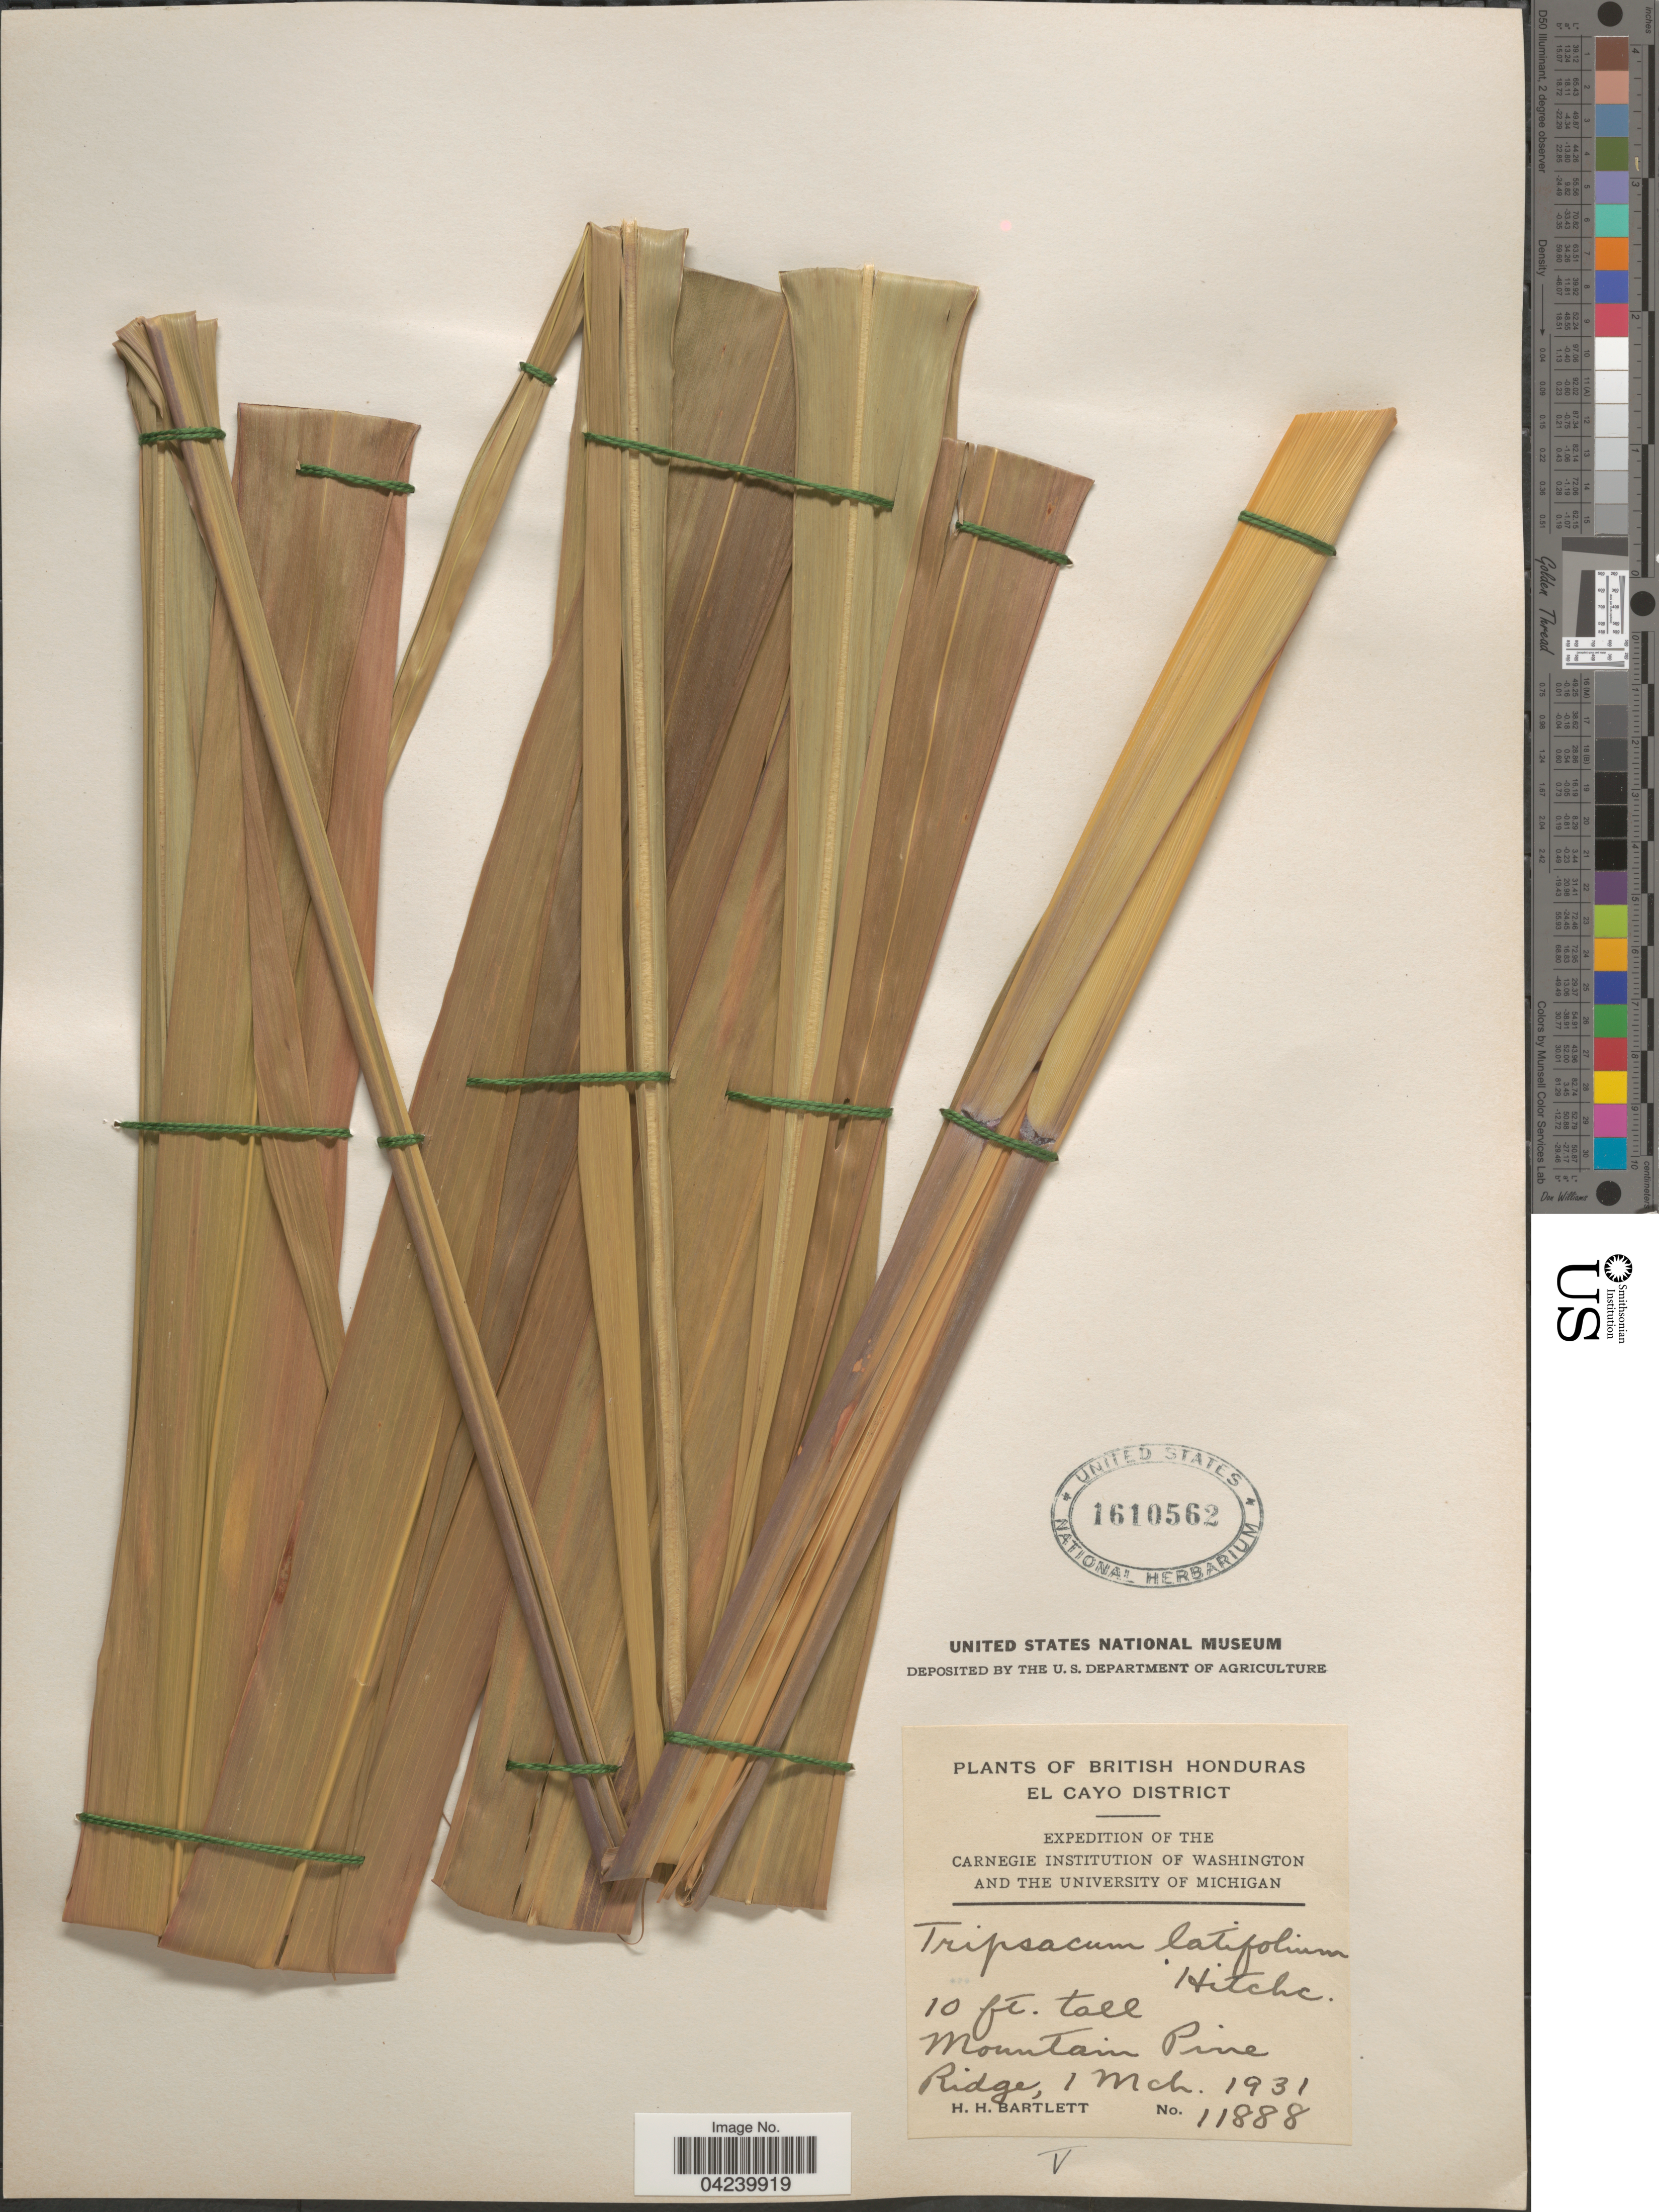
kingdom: Plantae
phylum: Tracheophyta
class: Liliopsida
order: Poales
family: Poaceae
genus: Tripsacum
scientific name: Tripsacum latifolium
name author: Hitchc.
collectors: H. H. Bartlett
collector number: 11888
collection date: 1931-03-01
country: Belize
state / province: Cayo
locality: British Honduras. El Cayo District. Expedition of the Carnegie Institution of Washington and the University of Michigan. Mountain Pine Ridge.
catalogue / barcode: US 1610562